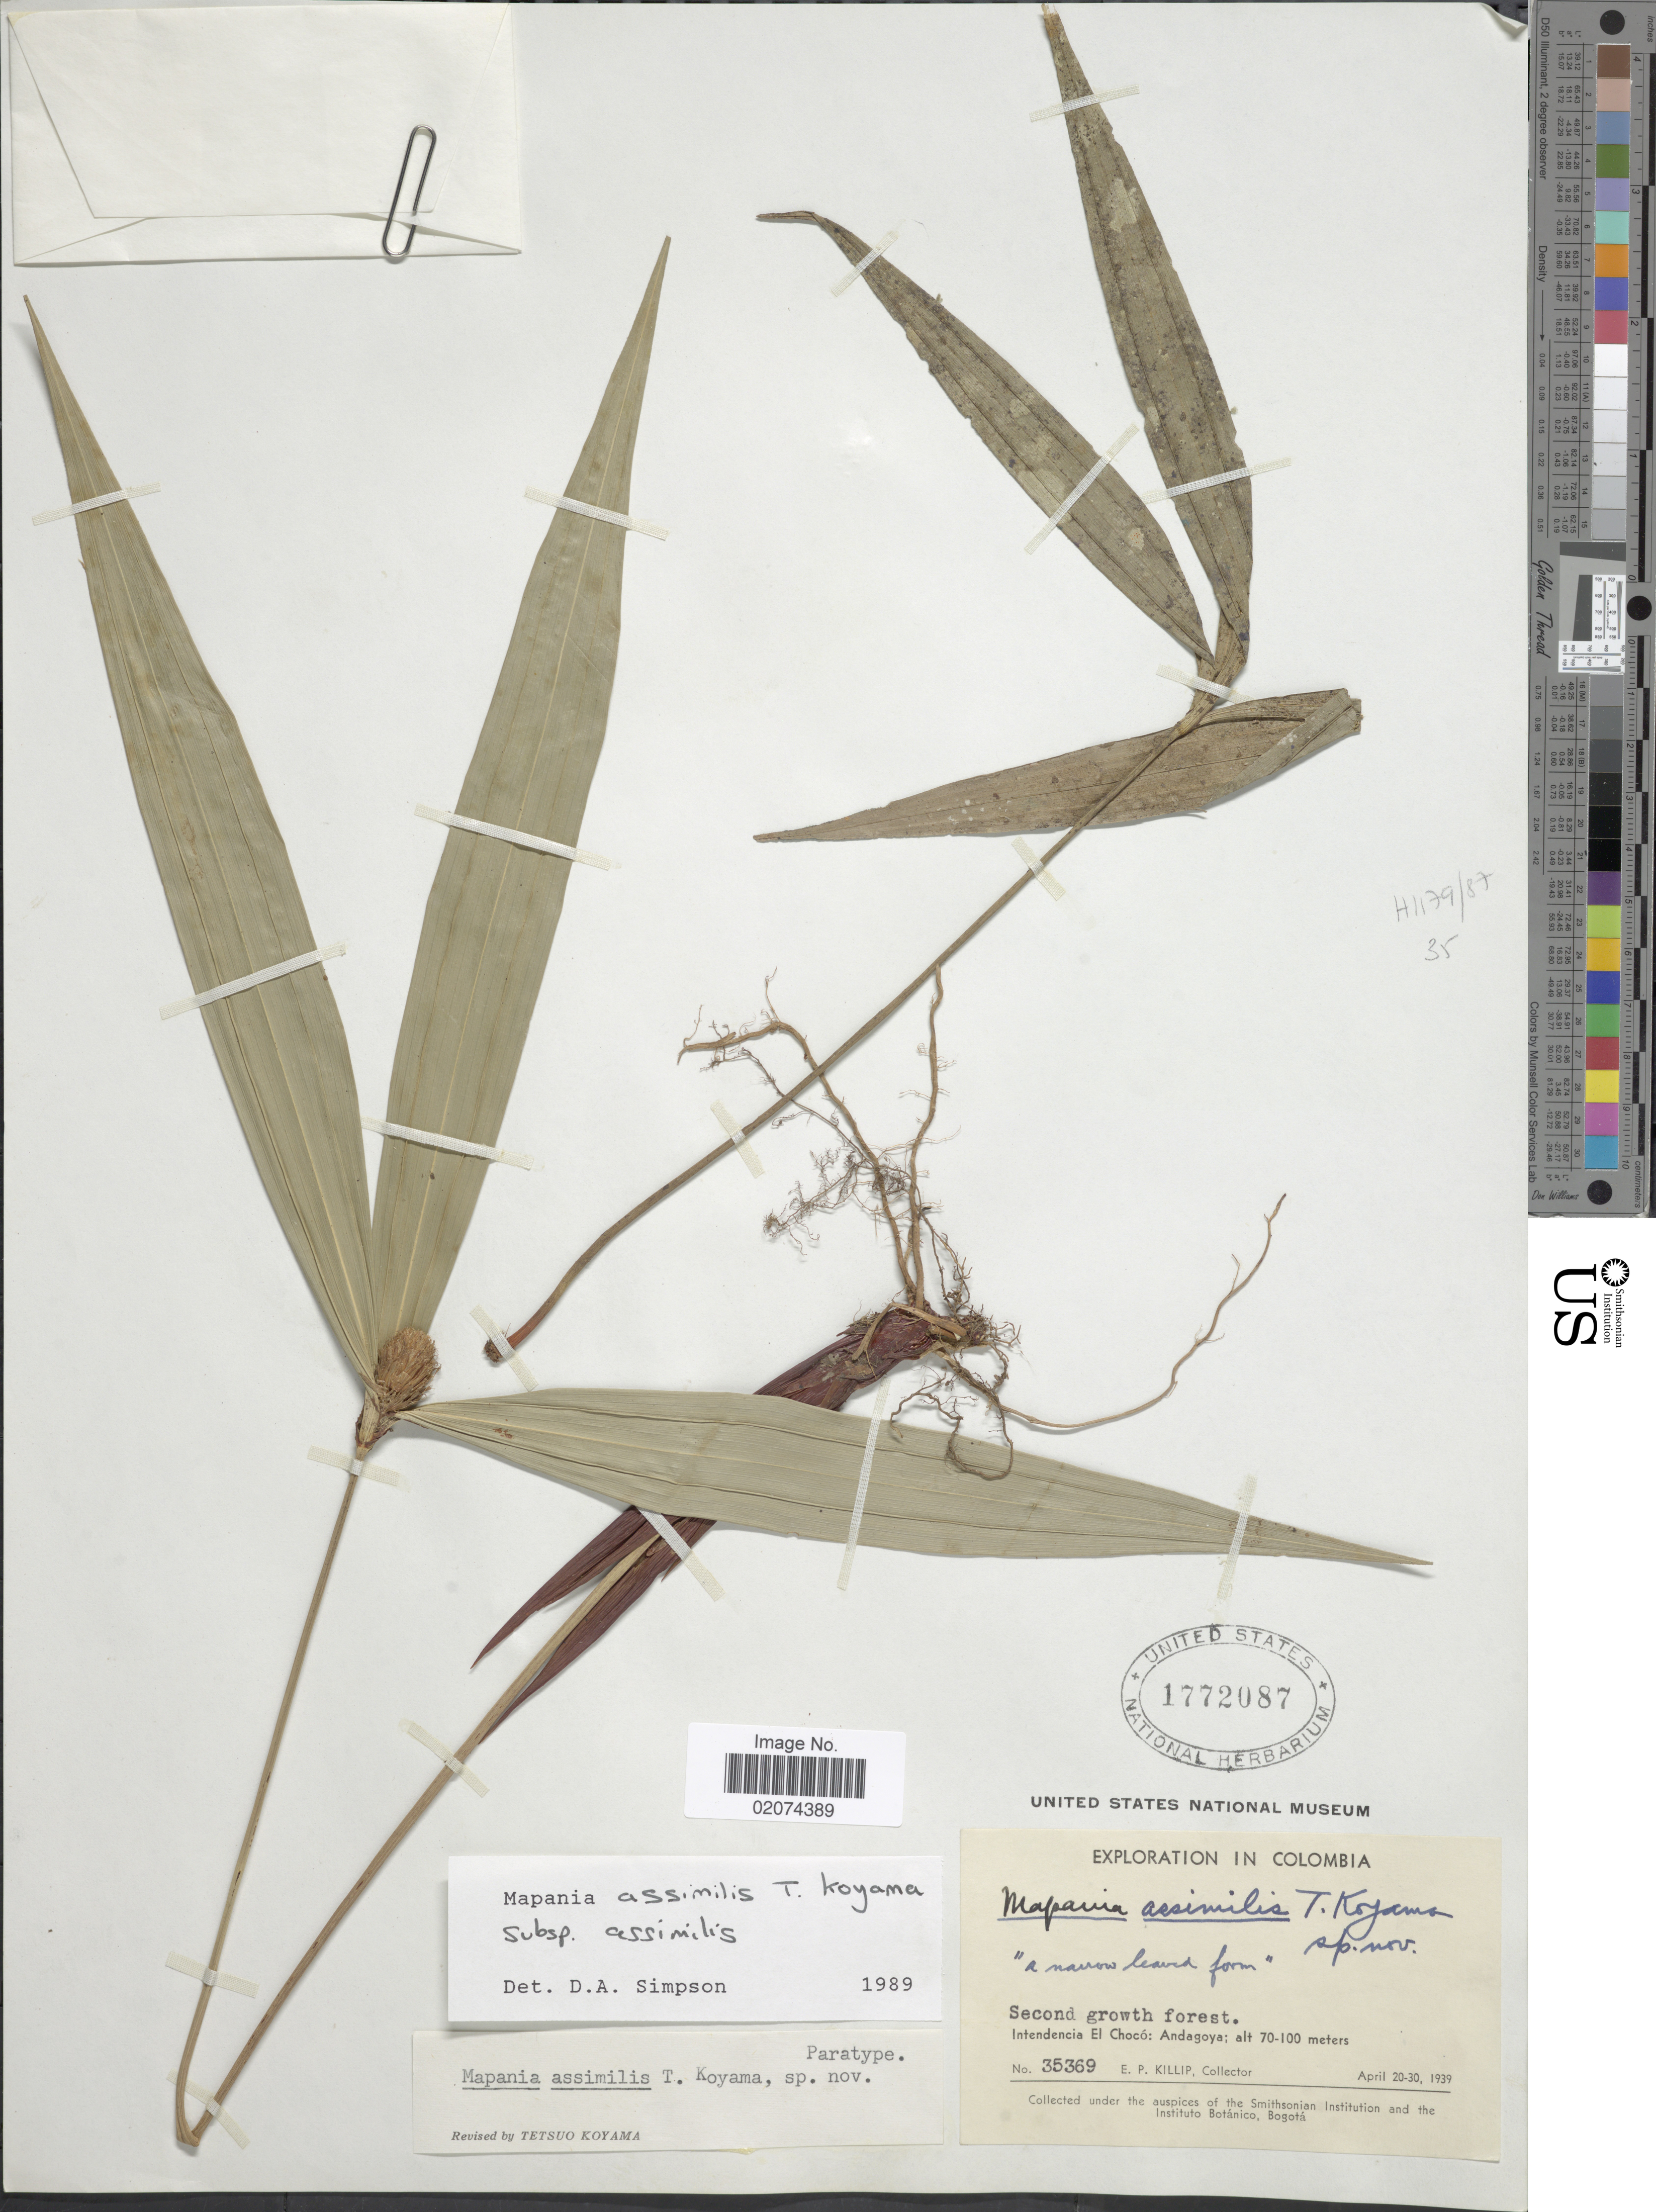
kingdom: Plantae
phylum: Tracheophyta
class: Liliopsida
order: Poales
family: Cyperaceae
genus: Mapania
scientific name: Mapania assimilis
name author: T. Koyama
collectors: E. P. Killip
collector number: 35369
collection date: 1939-04-20/1939-04-30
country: Colombia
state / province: Chocó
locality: Intendencia El Choco: Andagoya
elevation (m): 70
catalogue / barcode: US 1772087